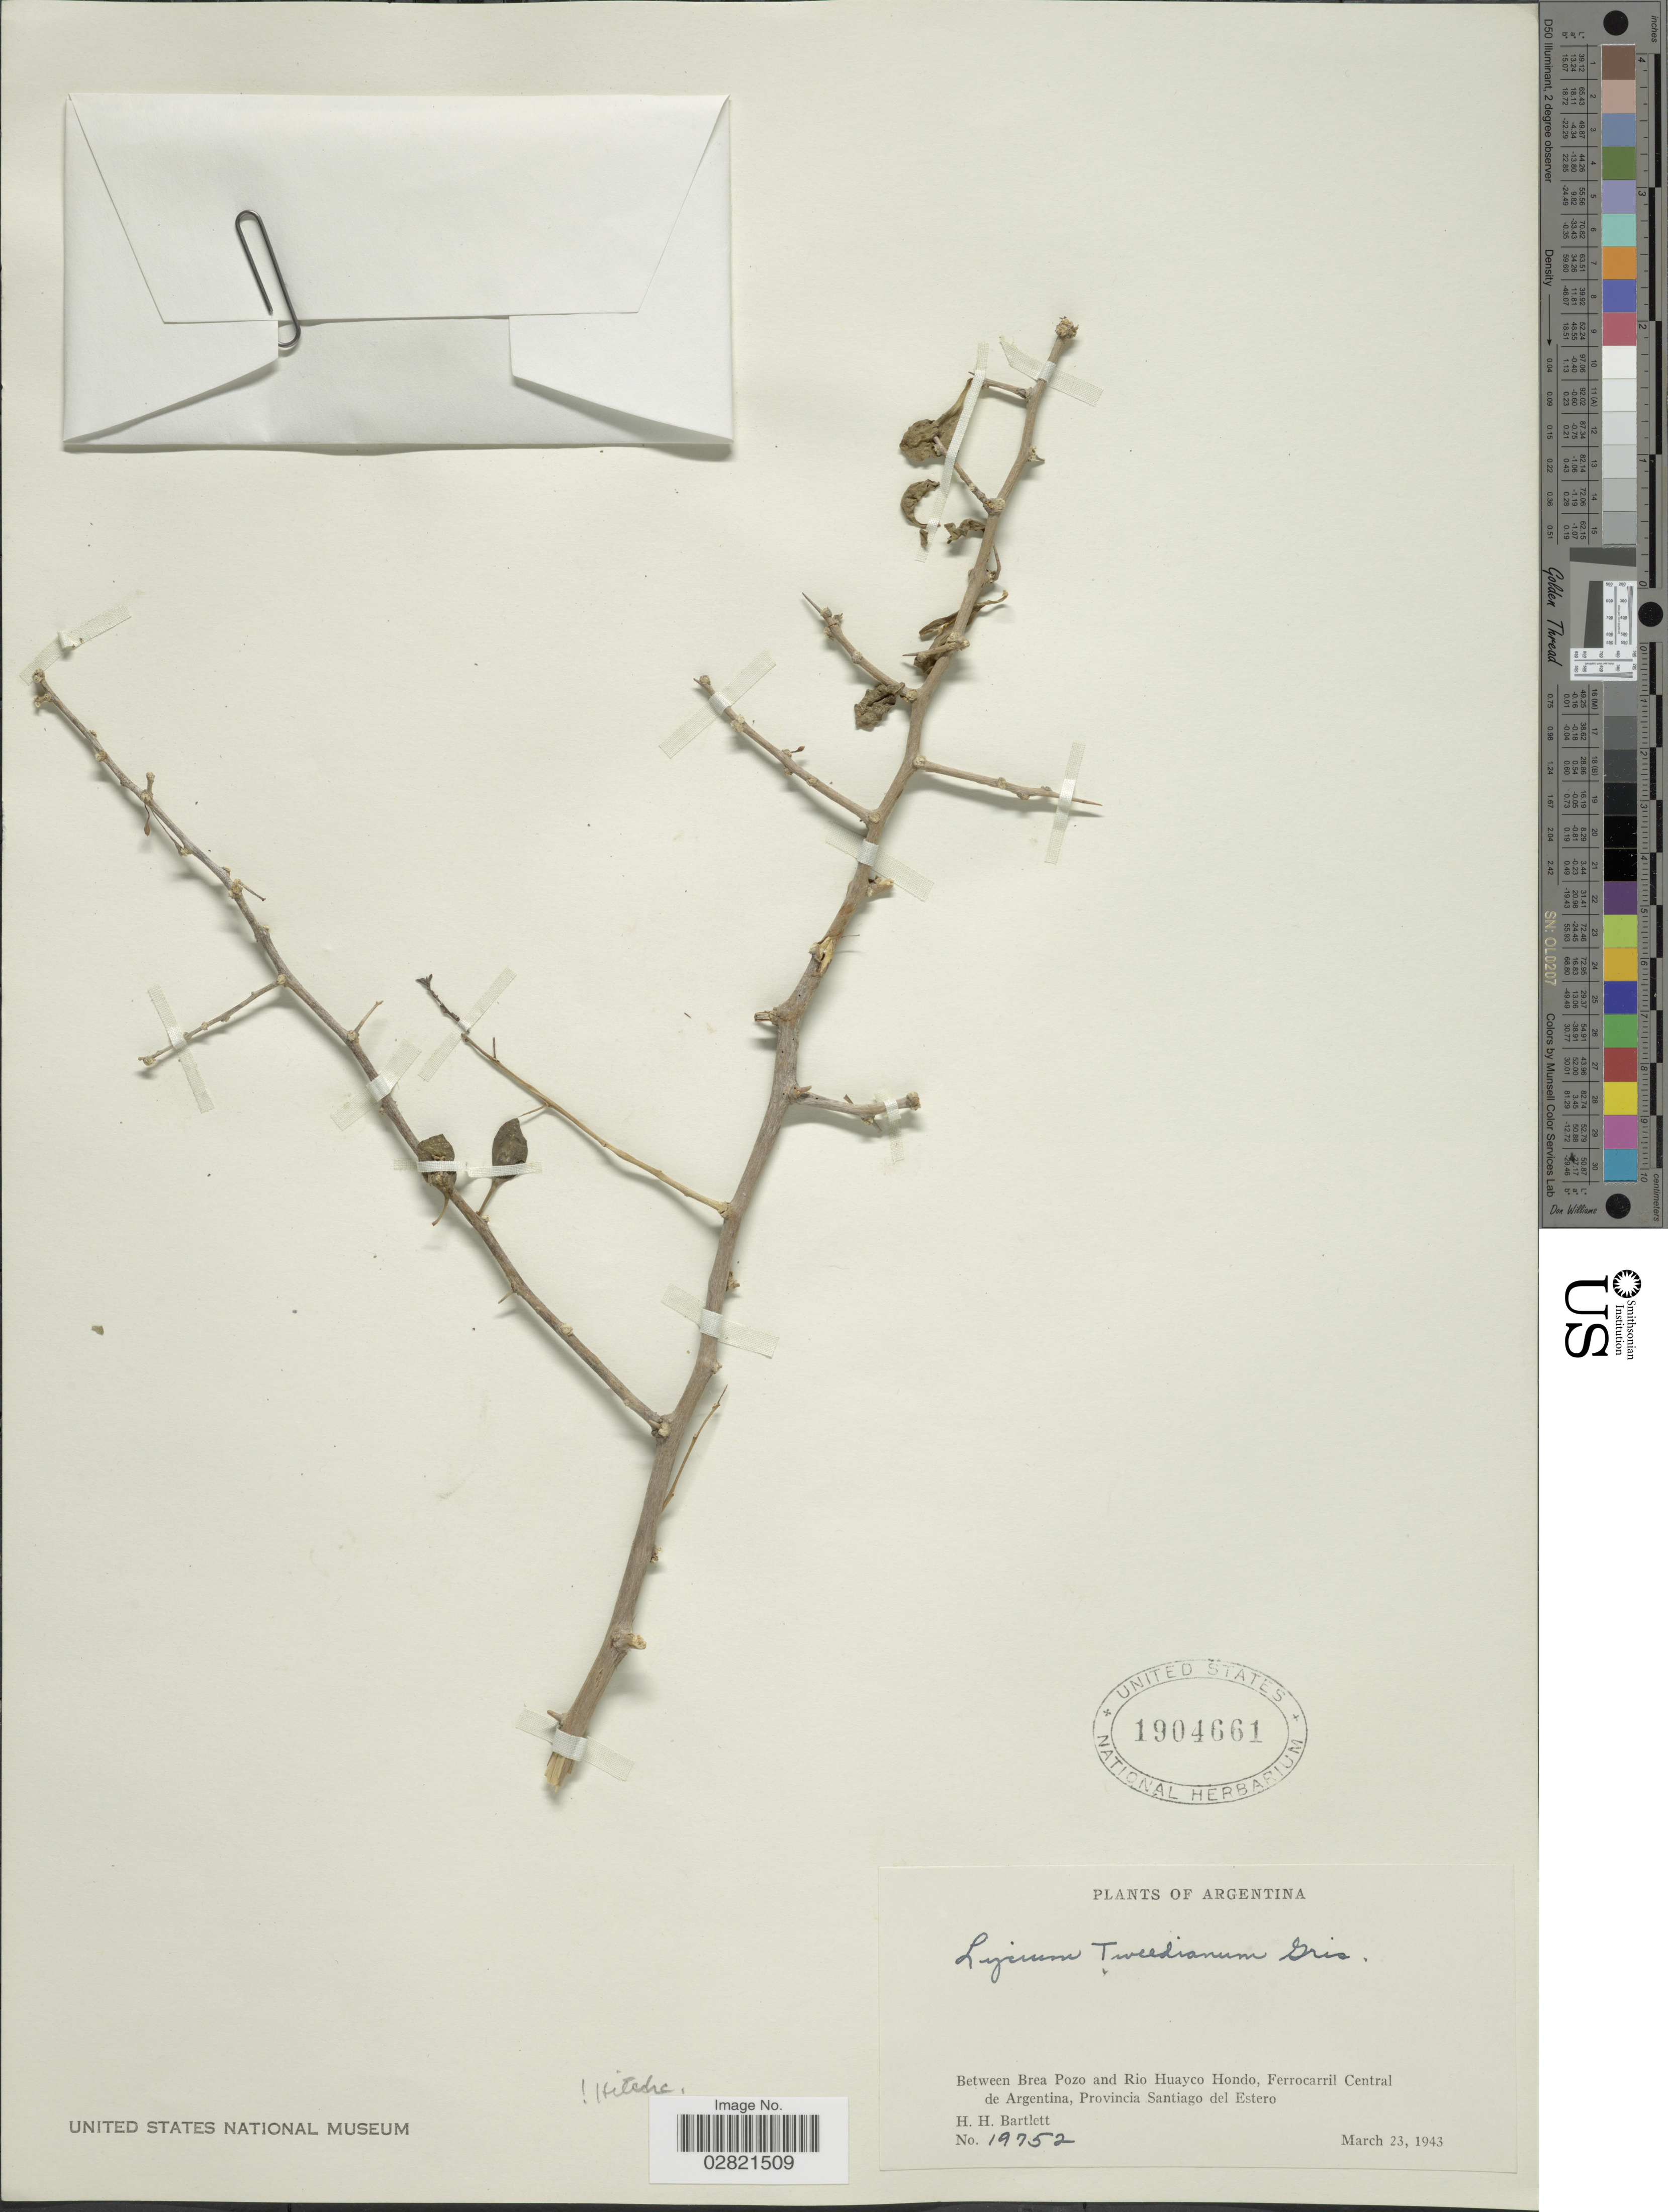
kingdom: Plantae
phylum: Tracheophyta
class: Magnoliopsida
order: Solanales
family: Solanaceae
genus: Lycium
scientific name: Lycium tweedianum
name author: Griseb.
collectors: H. H. Bartlett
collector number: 19752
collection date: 1943-03-23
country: Argentina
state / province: Santiago del Estero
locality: Between Brea Pozo and Rio Huayco Hondo, Ferrocarril Central de Argentina, Provincia Santiago del Estero.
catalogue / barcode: US 1904661